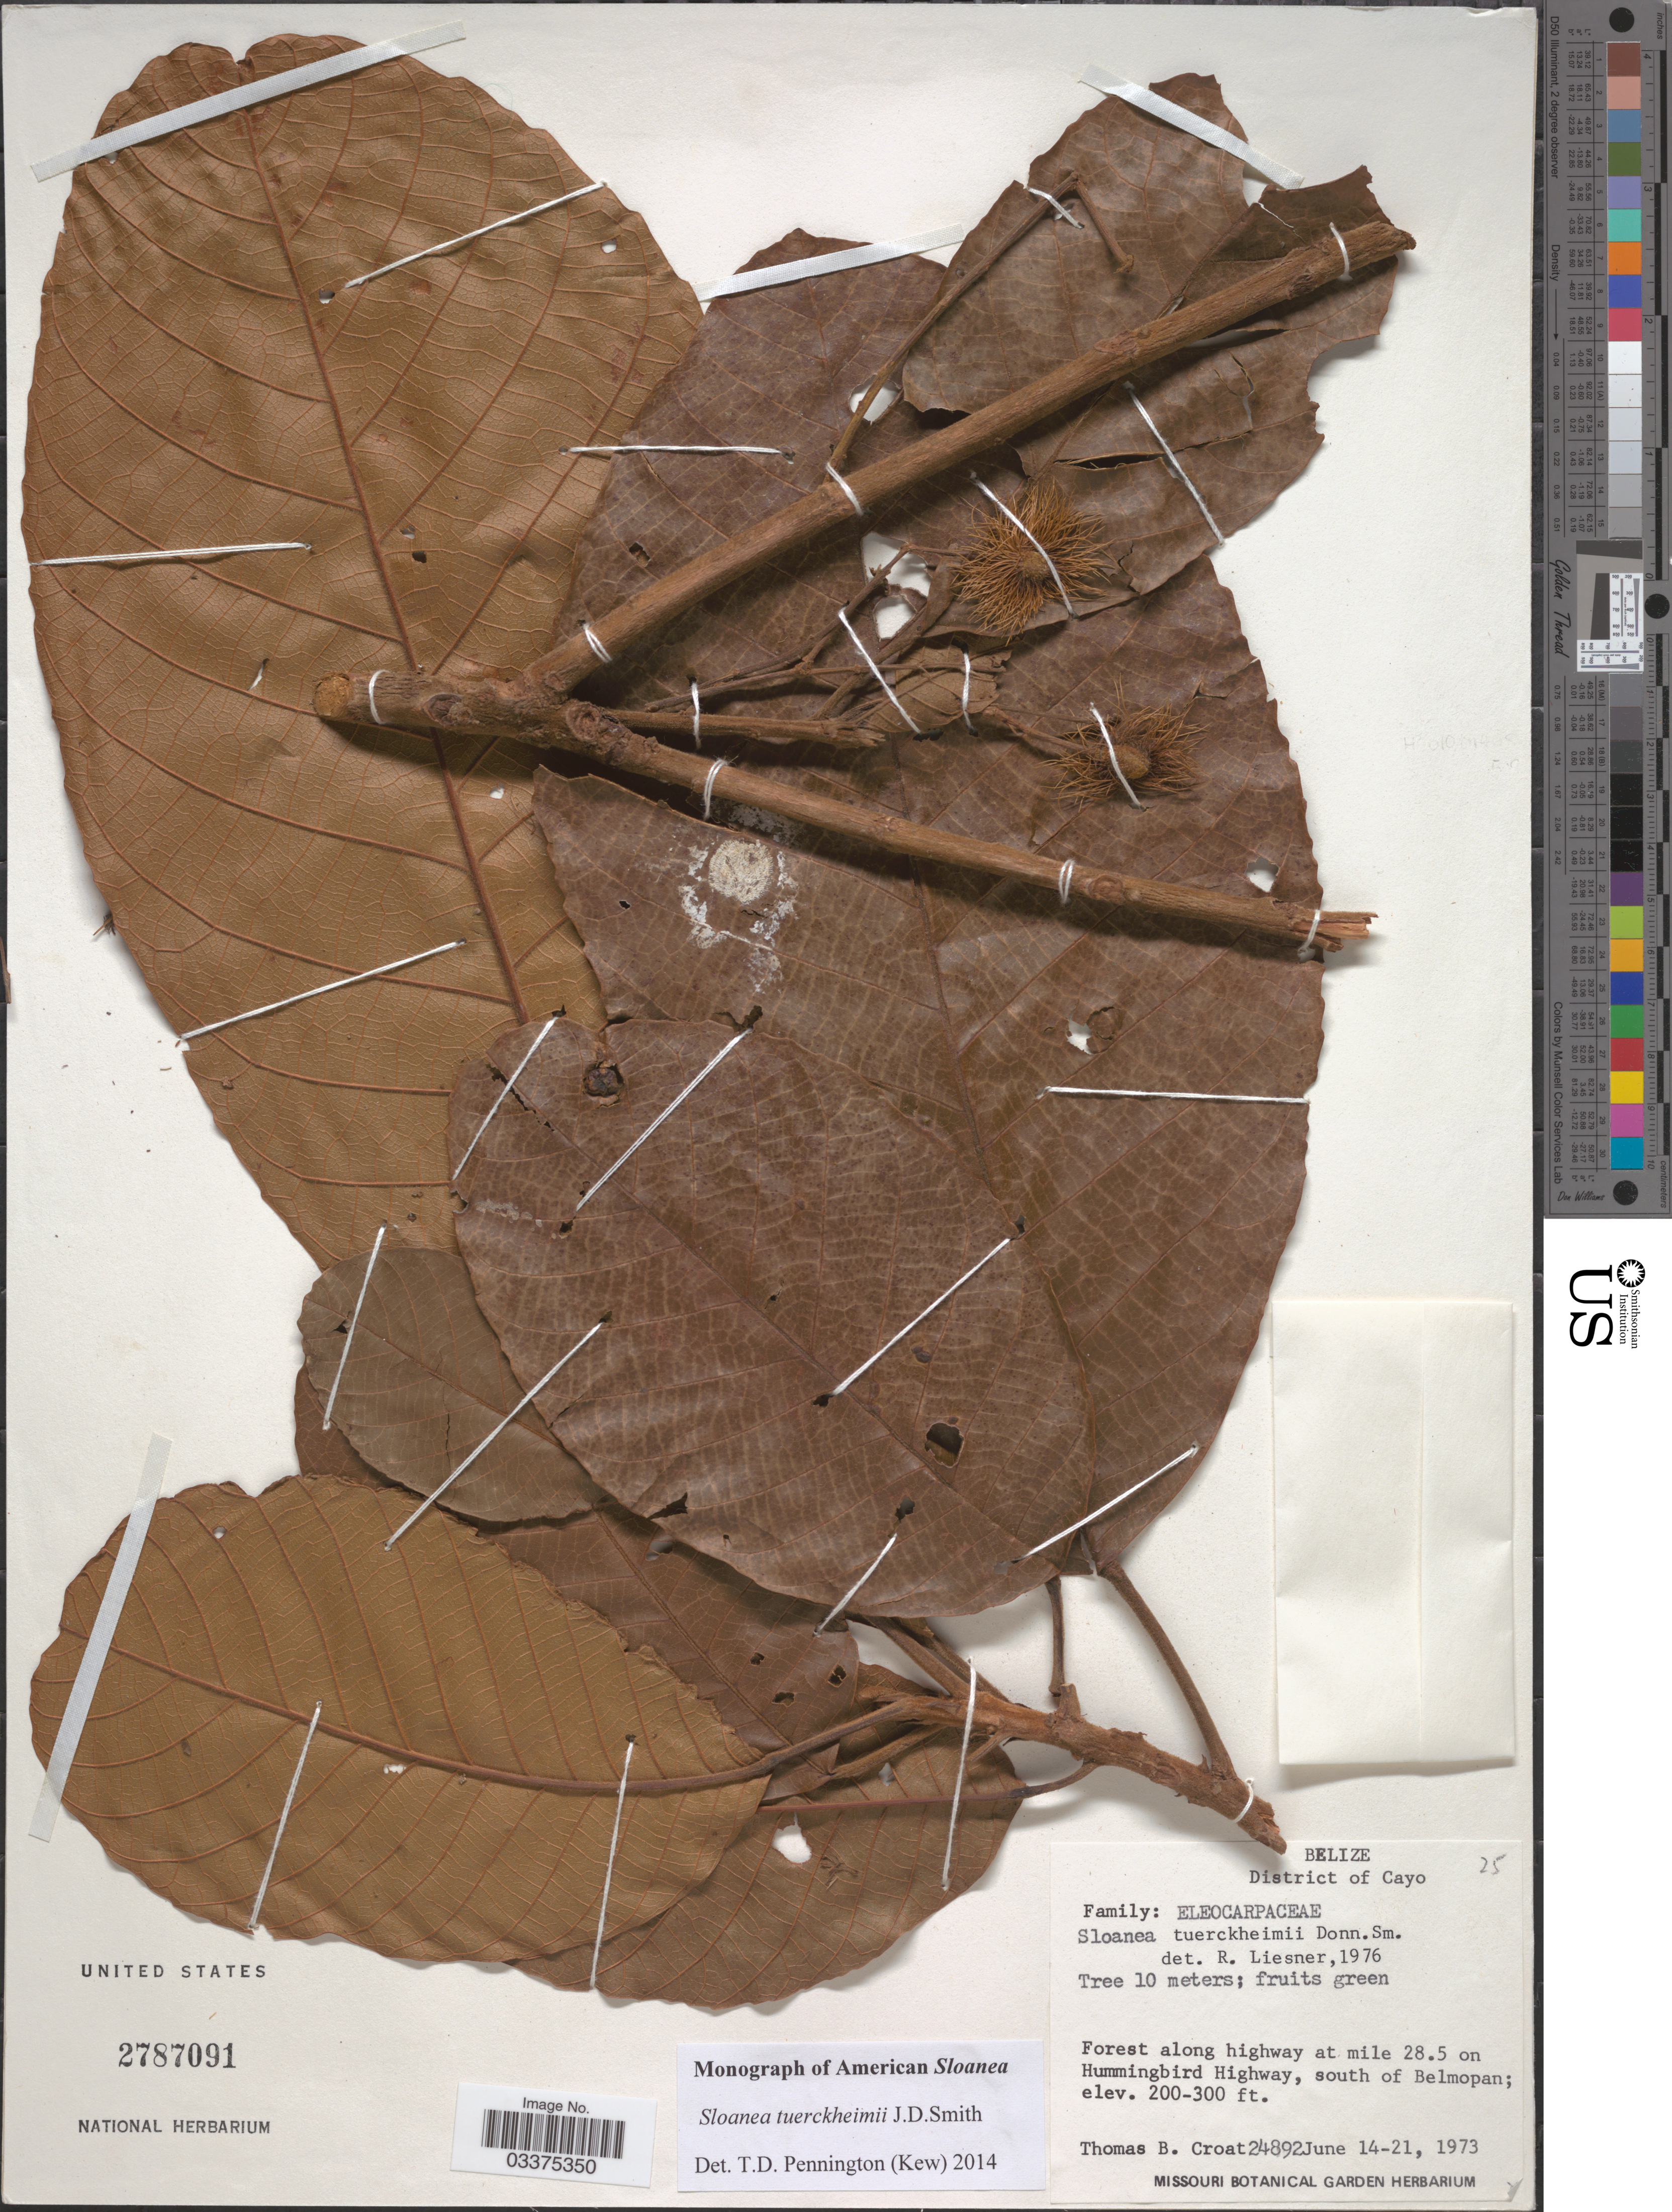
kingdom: Plantae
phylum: Tracheophyta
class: Magnoliopsida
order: Oxalidales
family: Elaeocarpaceae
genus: Sloanea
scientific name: Sloanea tuerckheimii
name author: Donn. Sm.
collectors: T. B. Croat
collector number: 24892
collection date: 1973-06-14/1973-06-21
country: Belize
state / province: Cayo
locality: District of Cayo. Forest along highway at mile 28.5 on Hummingbird Highway, south of Belmopan.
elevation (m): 61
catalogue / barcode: US 2787091